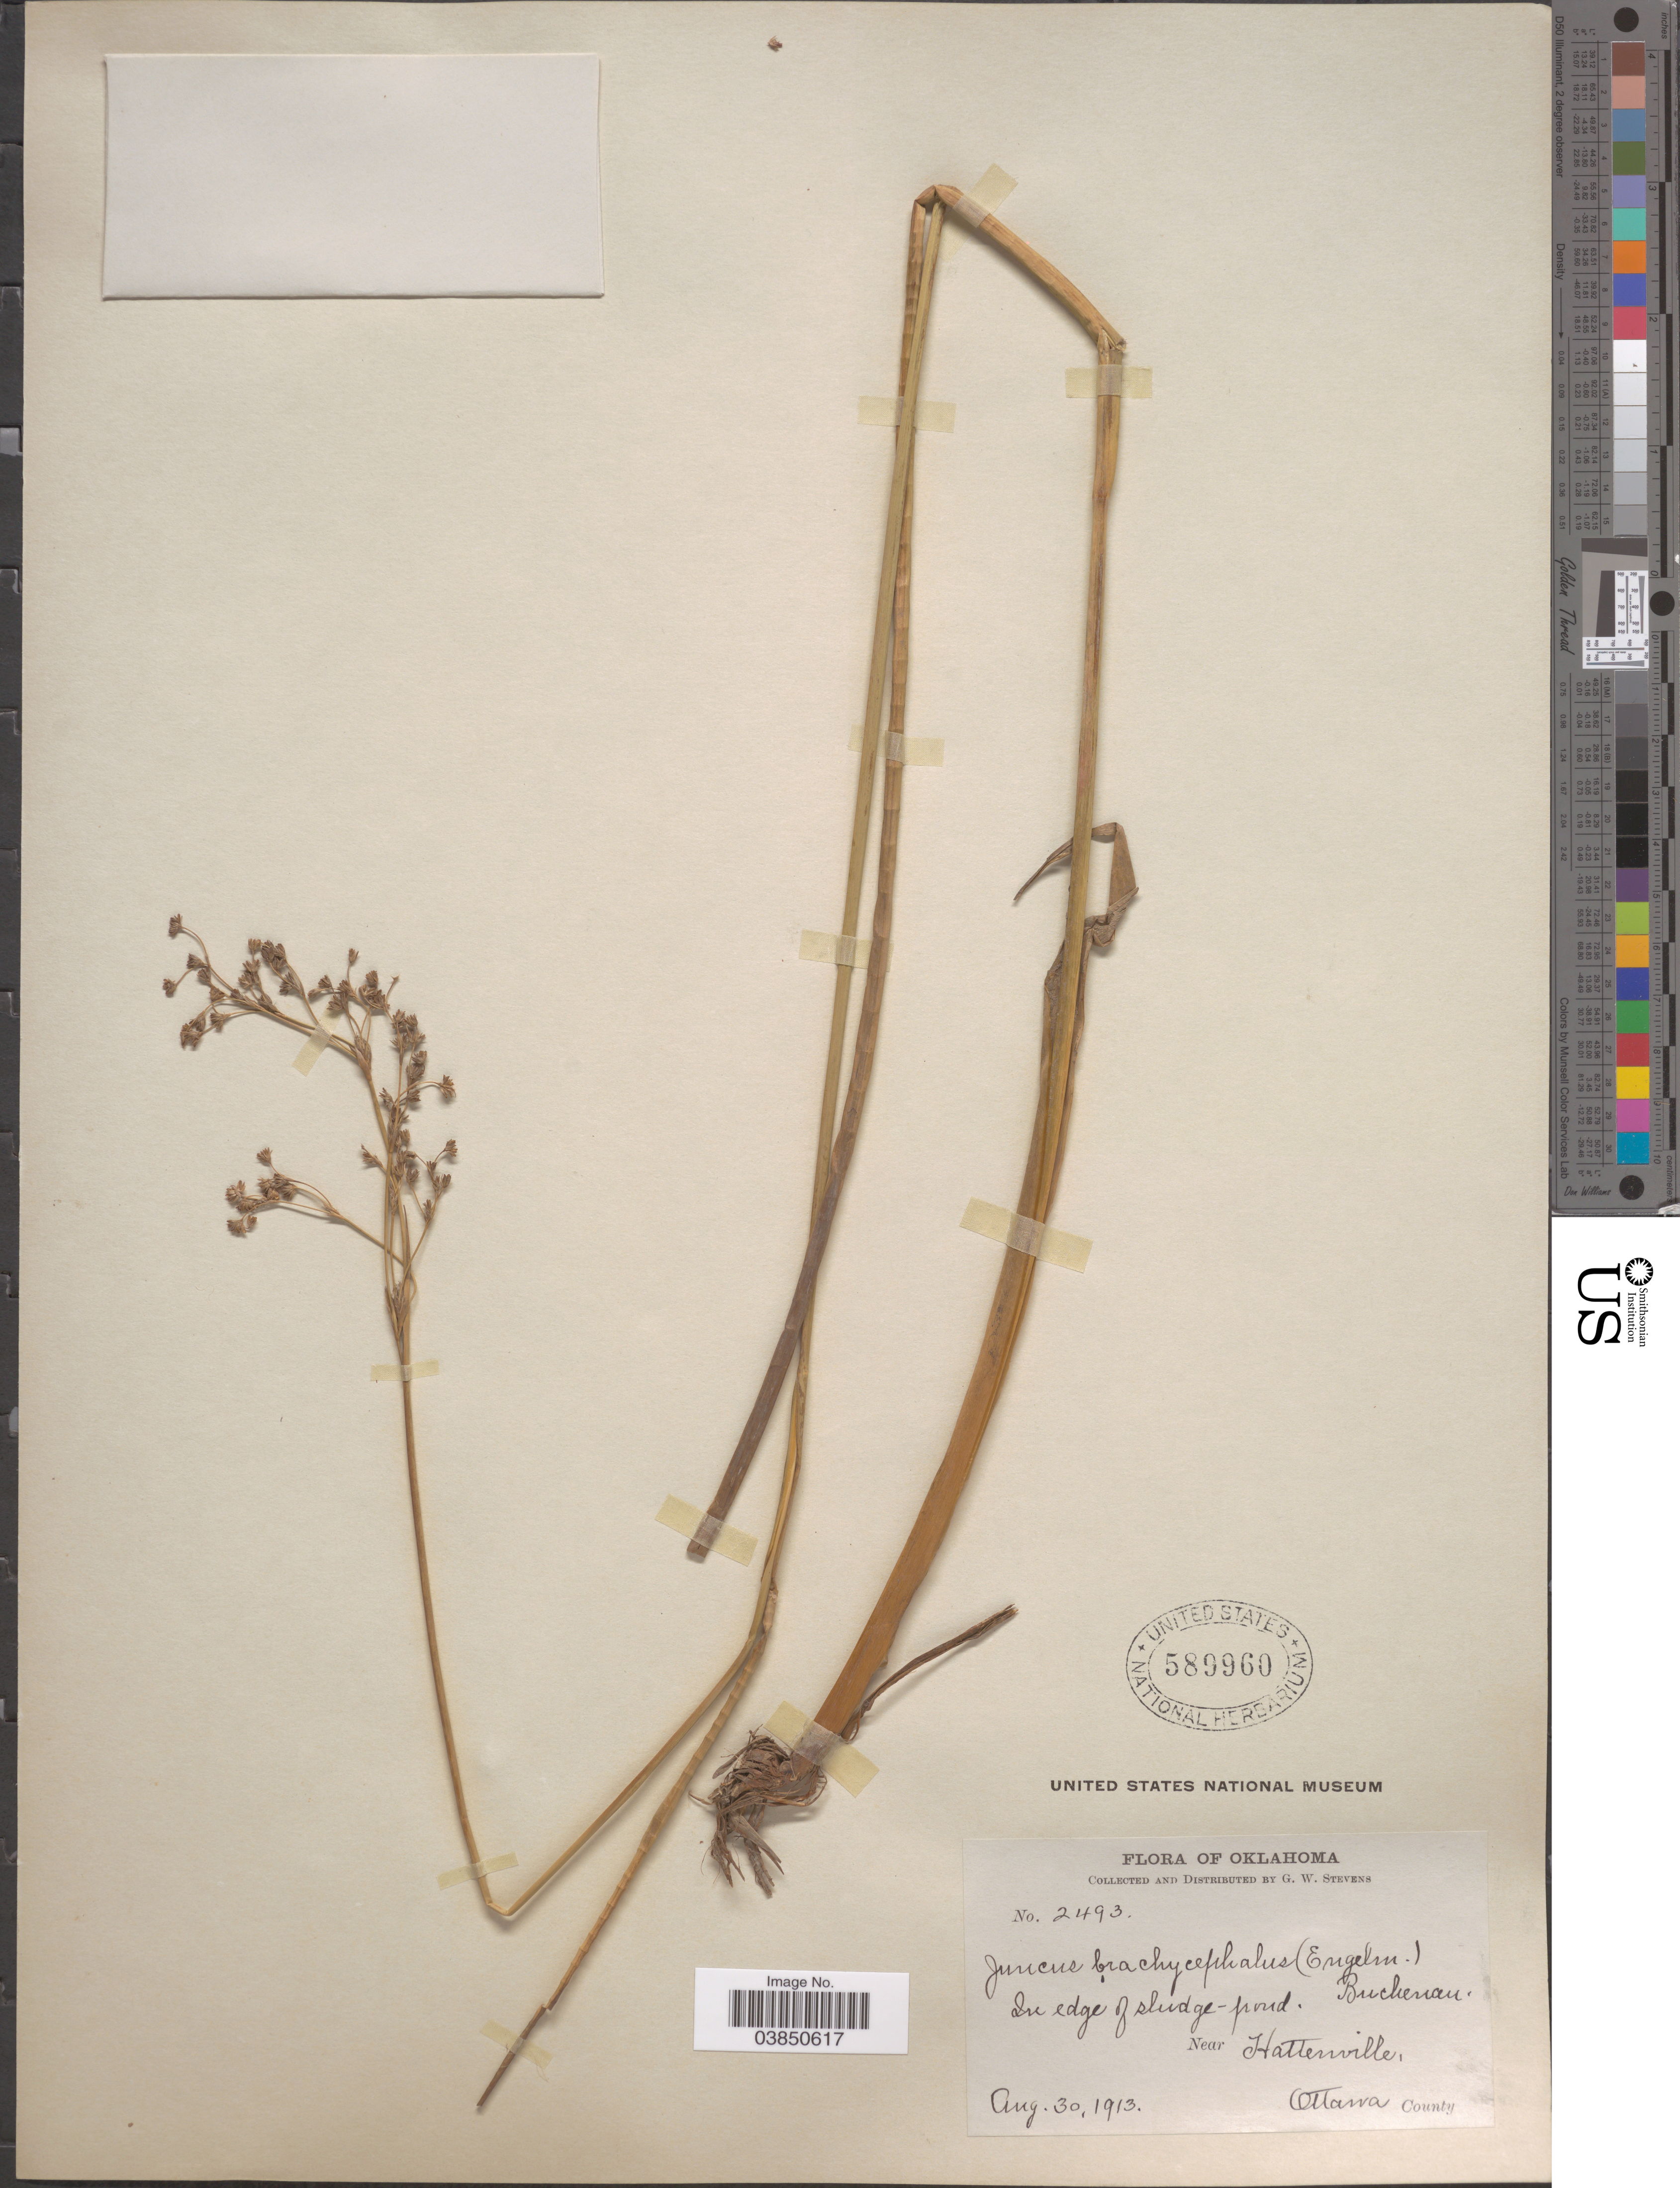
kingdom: Plantae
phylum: Tracheophyta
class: Liliopsida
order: Poales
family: Juncaceae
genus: Juncus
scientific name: Juncus brachycephalus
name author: (Engelm.) Buchenau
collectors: G. W. Stevens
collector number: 2493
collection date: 1913-08-30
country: United States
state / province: Oklahoma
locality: Near Hattenville, Ottawa County.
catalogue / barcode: US 589960